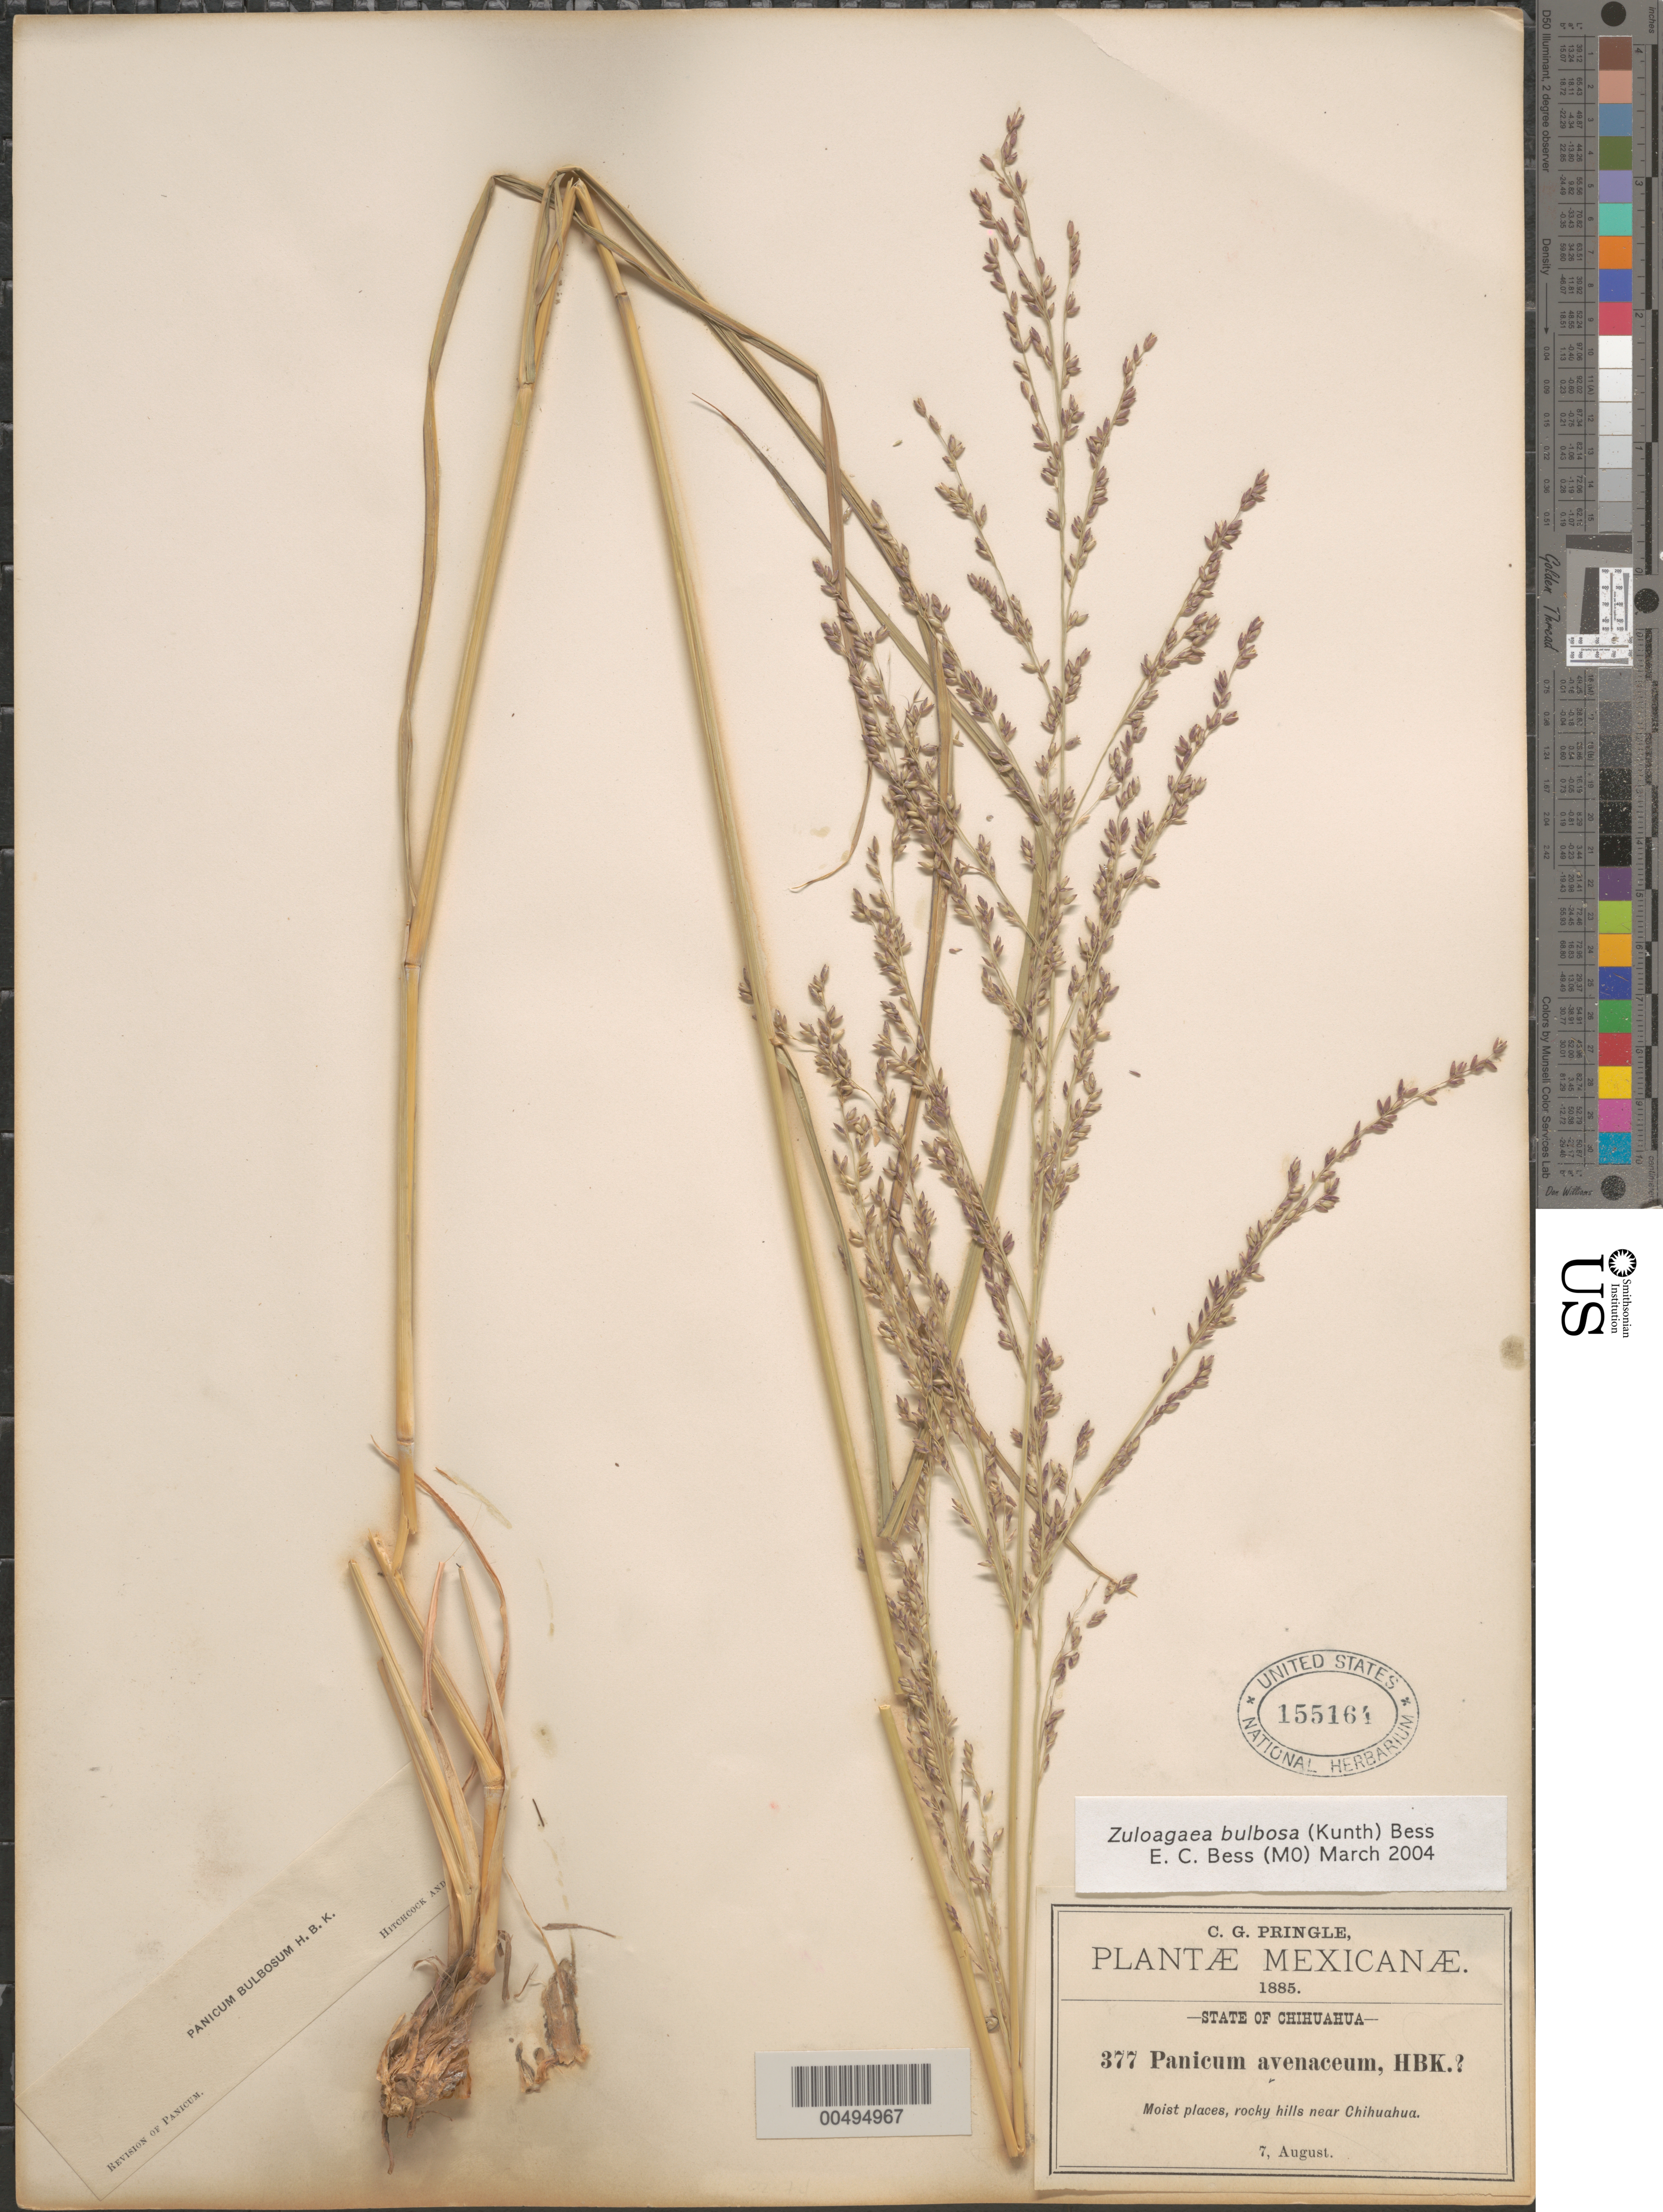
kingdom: Plantae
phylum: Tracheophyta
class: Liliopsida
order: Poales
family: Poaceae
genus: Panicum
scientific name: Panicum bulbosum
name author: Kunth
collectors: C. G. Pringle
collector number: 377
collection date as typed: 7 Aug 1885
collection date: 1885-08-07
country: Mexico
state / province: Chihuahua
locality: Near Chihuahua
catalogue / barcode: US 155164